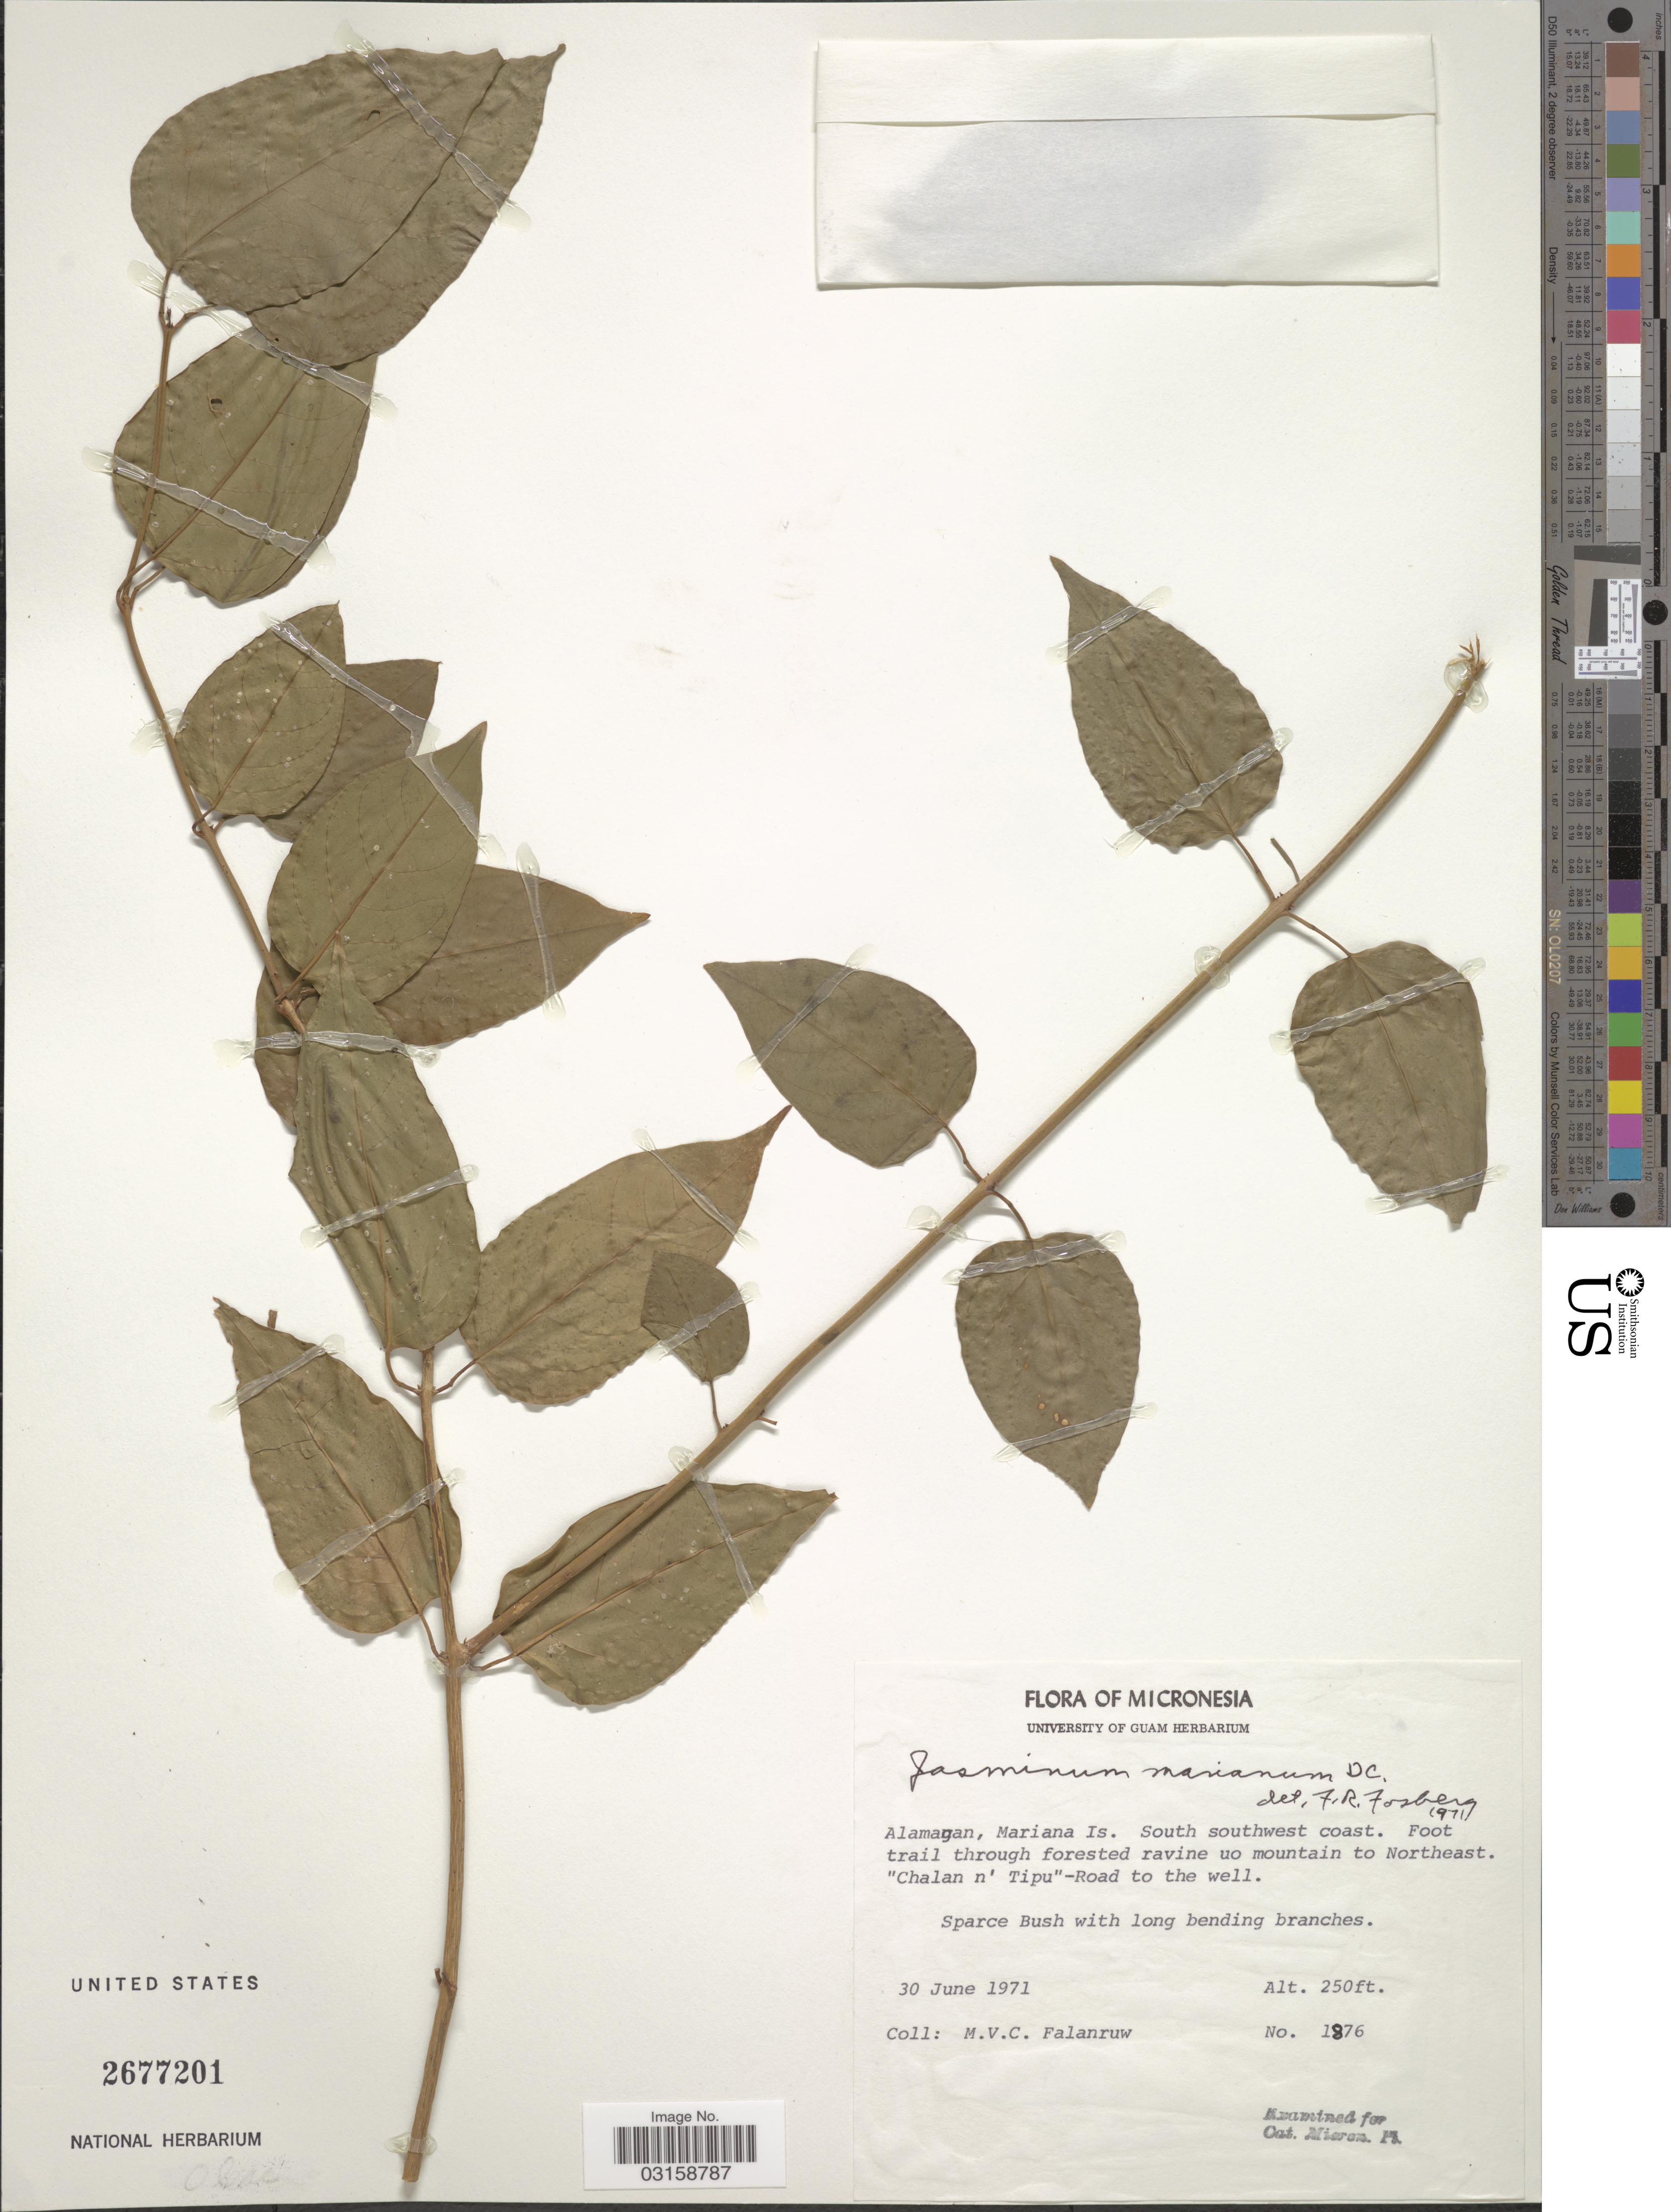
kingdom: Plantae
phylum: Tracheophyta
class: Magnoliopsida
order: Lamiales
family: Oleaceae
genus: Jasminum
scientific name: Jasminum marianum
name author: DC.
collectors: M. V. Falanruw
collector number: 1876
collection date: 1971-06-30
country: Northern Mariana Islands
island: Alamagan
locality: Alamagan, Mariana Is. South southwest coast. Foot trail through forested ravine uo mountain to Northeast "Chalan n'Tipu"-Road to the well.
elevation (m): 76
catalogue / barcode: US 2677201